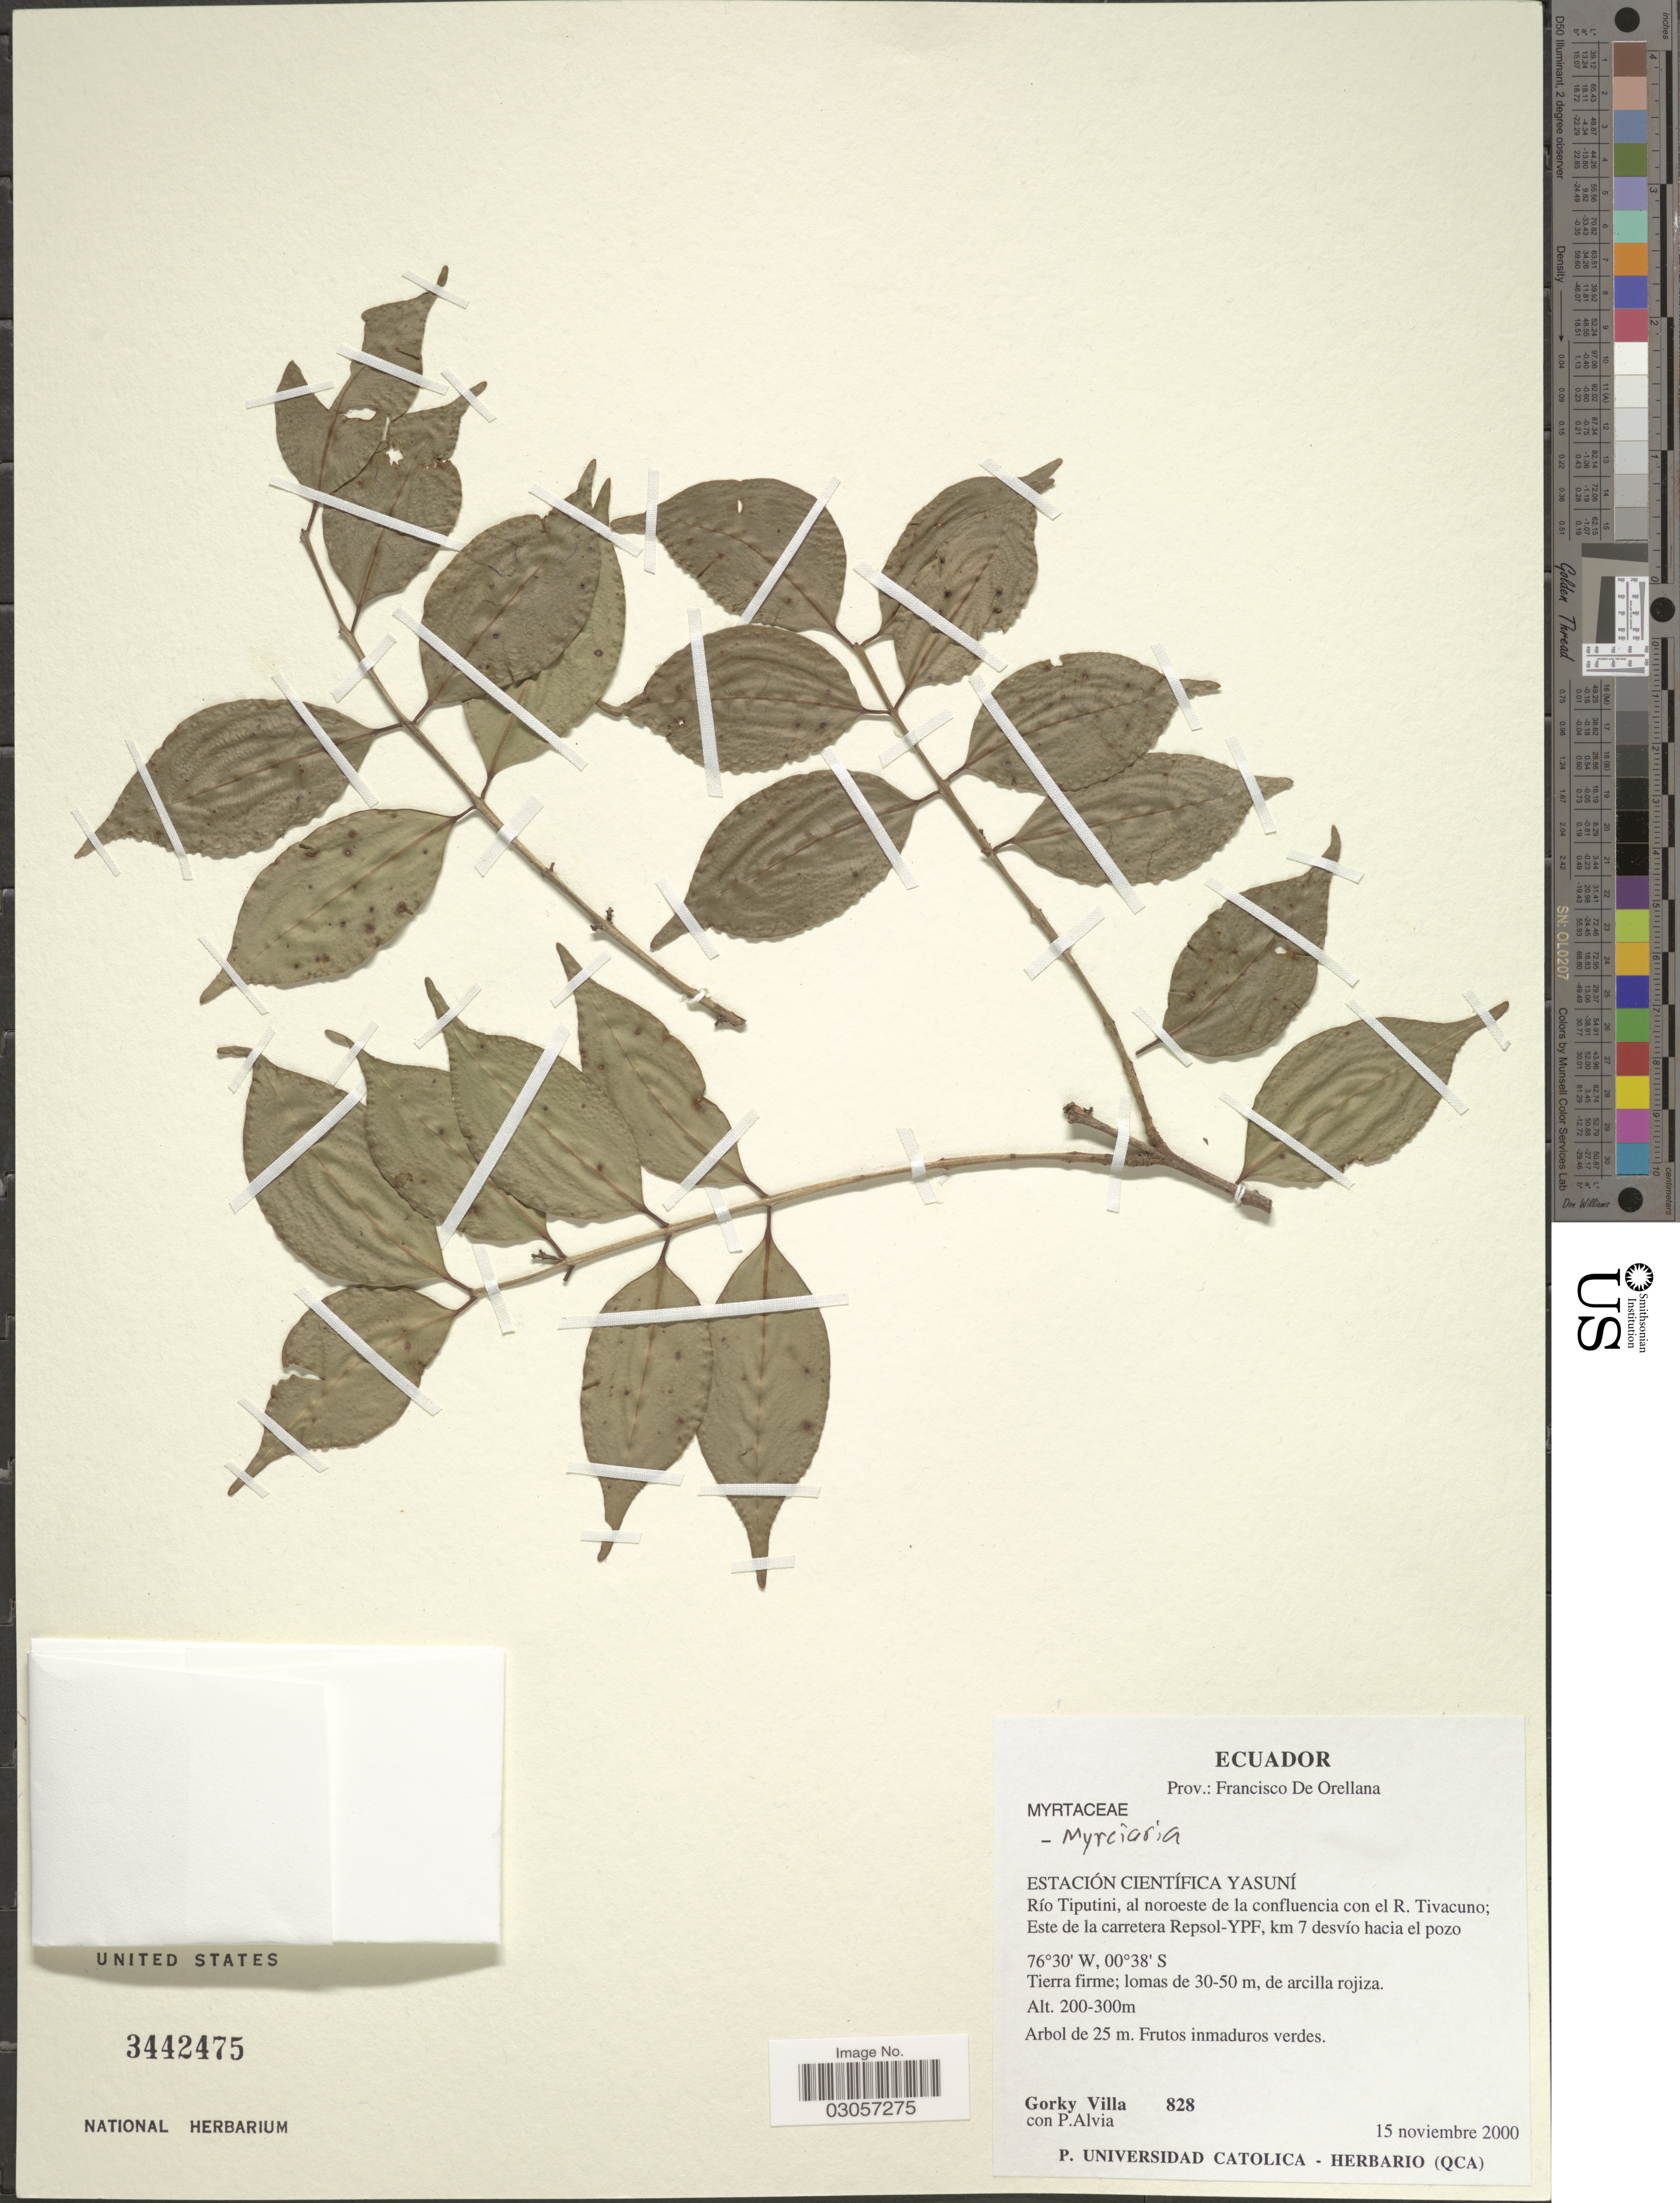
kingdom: Plantae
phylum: Tracheophyta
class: Magnoliopsida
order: Myrtales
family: Myrtaceae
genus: Myrciaria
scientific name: Myrciaria sp.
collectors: G. Villa & P. Alvia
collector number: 828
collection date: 2000-11-15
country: Ecuador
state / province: Orellana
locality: Prov.: Francisco De Orellana, Estación Científica Yasuní, Río Tiputini, al noroeste de la confluencia con el R. Tivacuno; Este de la carretera Repsol-YPF, km 7 desvío hacia el pozo.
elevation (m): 200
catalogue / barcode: US 3442475